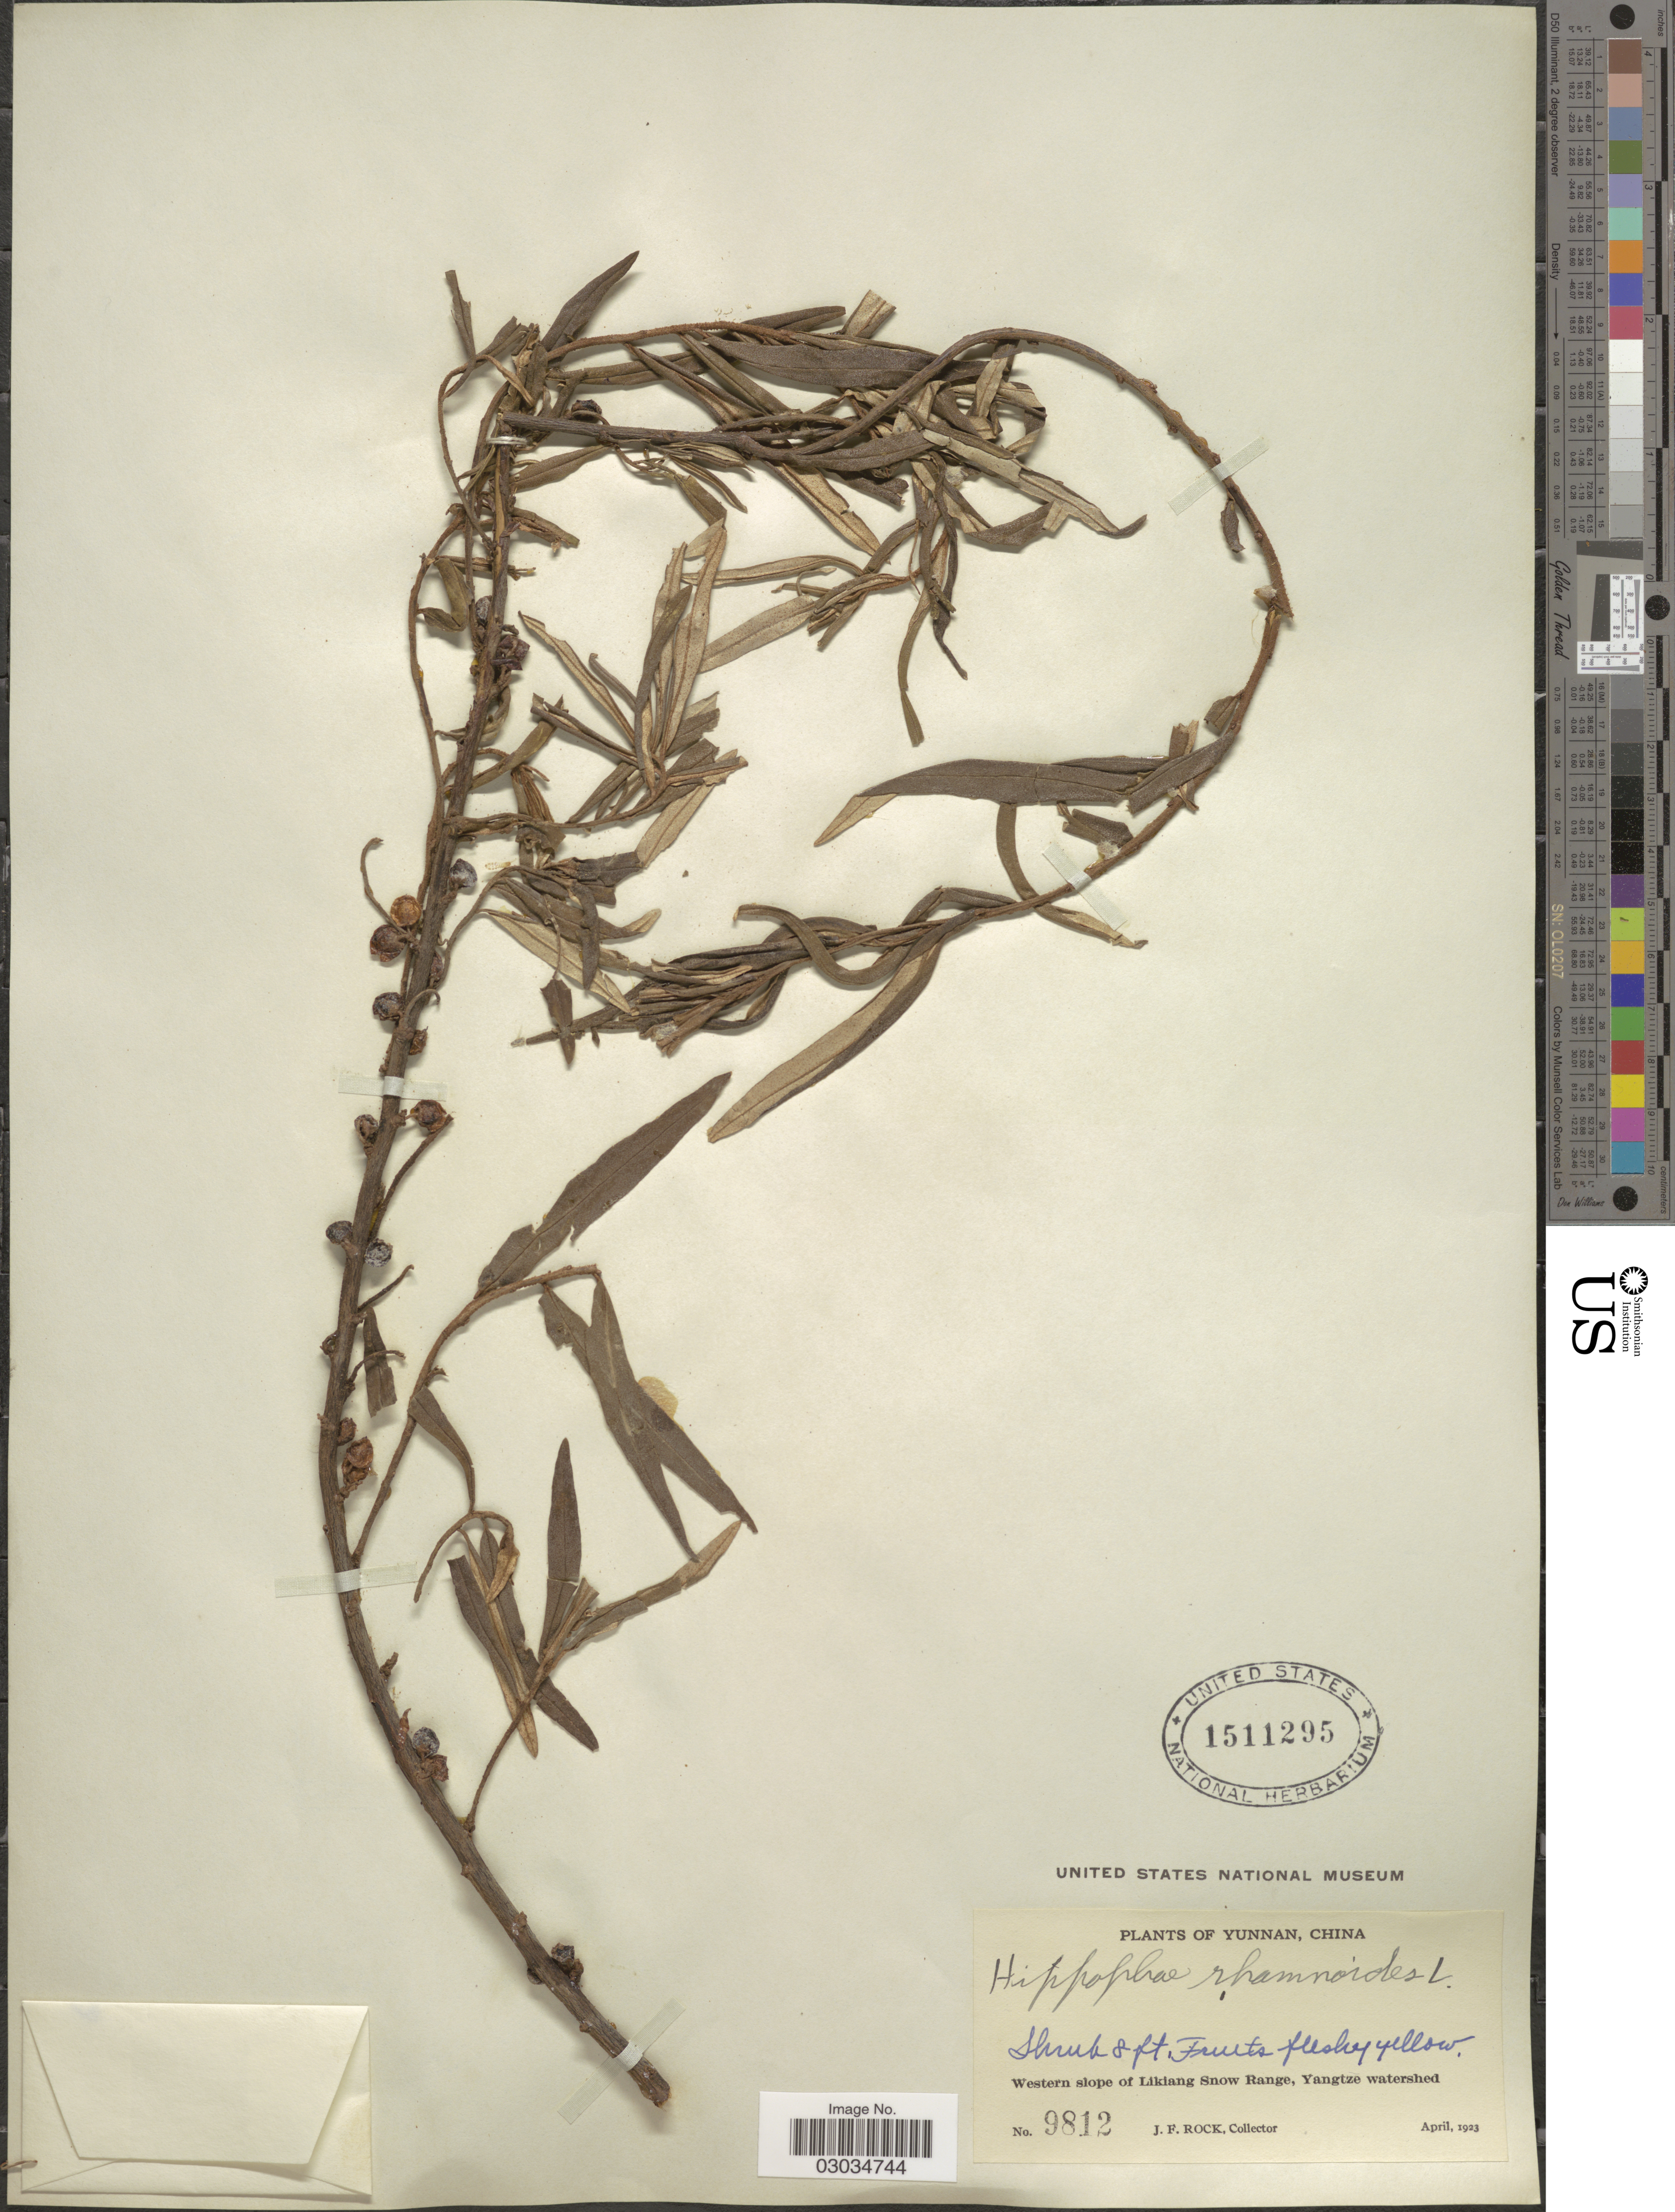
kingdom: Plantae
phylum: Tracheophyta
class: Magnoliopsida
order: Rosales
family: Elaeagnaceae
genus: Hippophae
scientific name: Hippophae rhamnoides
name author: L.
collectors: J. Rock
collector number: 9812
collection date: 1923-04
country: China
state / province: Yunnan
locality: Western slope of Likiang Snow Range, Yangtze watershed.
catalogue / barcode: US 1511295